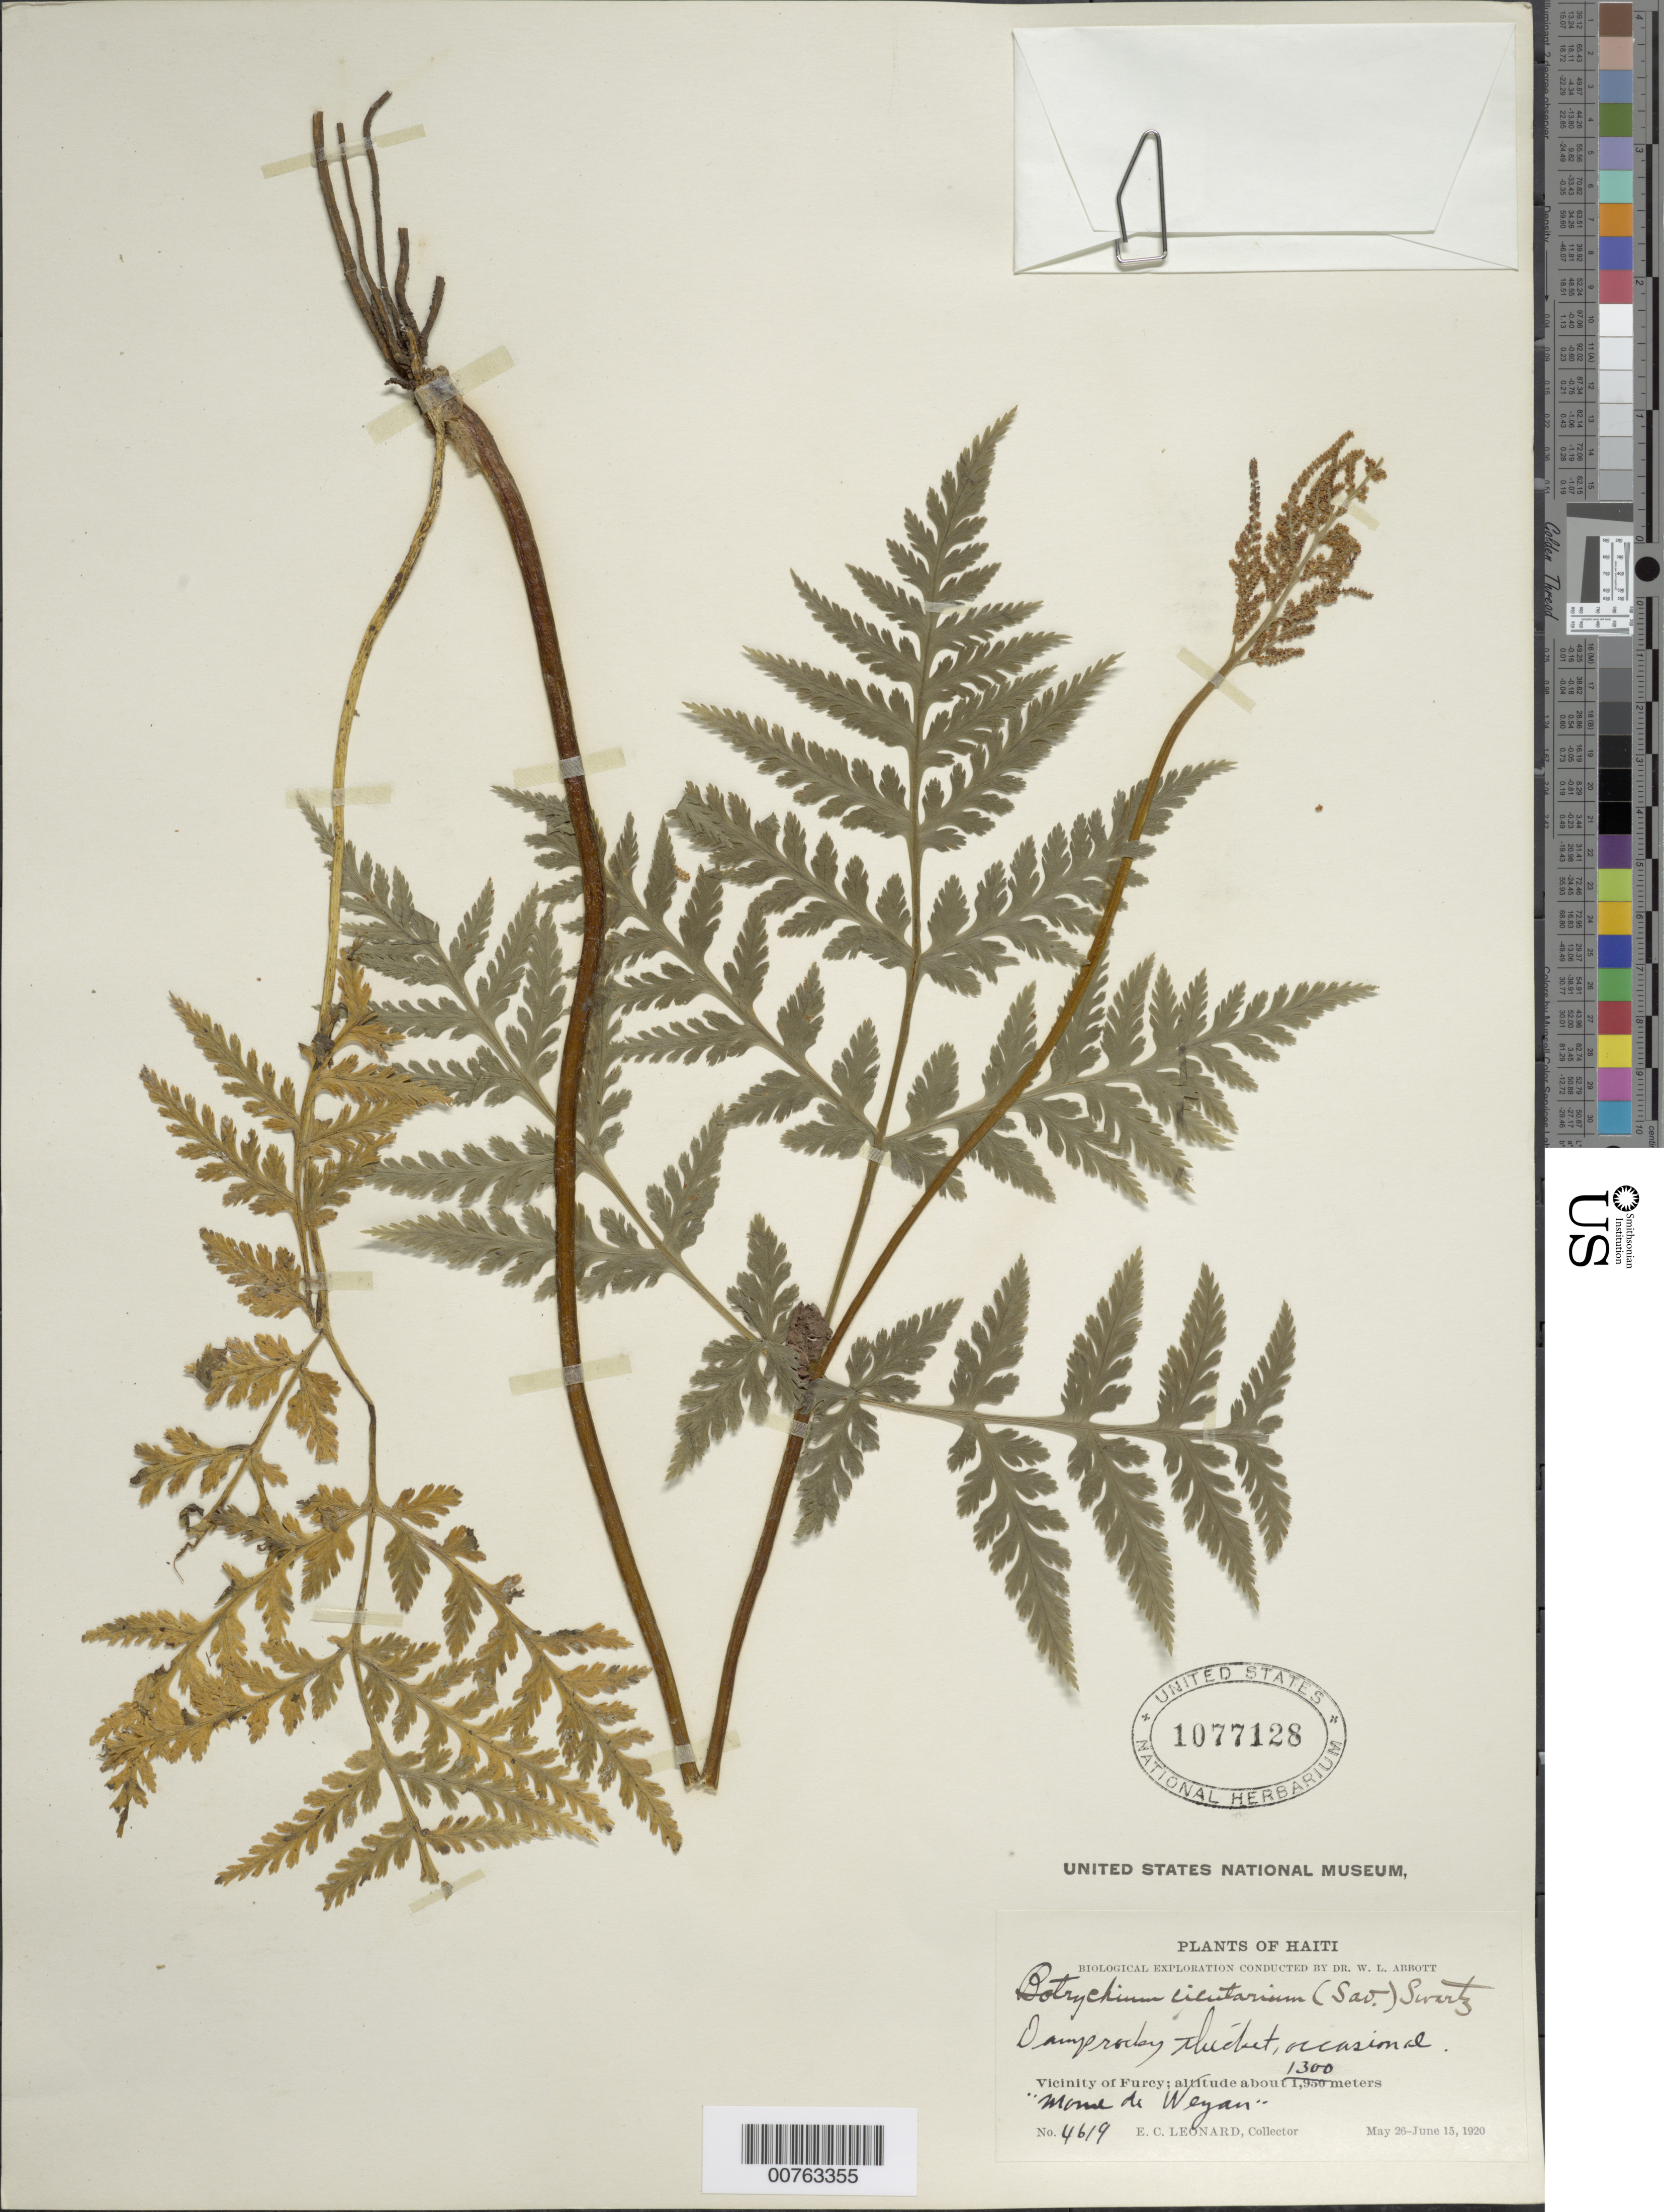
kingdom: Plantae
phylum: Tracheophyta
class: Polypodiopsida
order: Ophioglossales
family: Ophioglossaceae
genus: Botrychium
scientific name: Botrychium virginianum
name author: (L.) Sw.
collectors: E. C. Leonard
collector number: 4619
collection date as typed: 26 May 1920 15 Jun 1920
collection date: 1920-05-26/1920-06-15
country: Haiti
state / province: Ouest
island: Hispaniola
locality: Vicinity of Furcy, Morne de Wezan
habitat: Damp rocks, thicket, occasional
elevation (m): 1300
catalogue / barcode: US 1077128